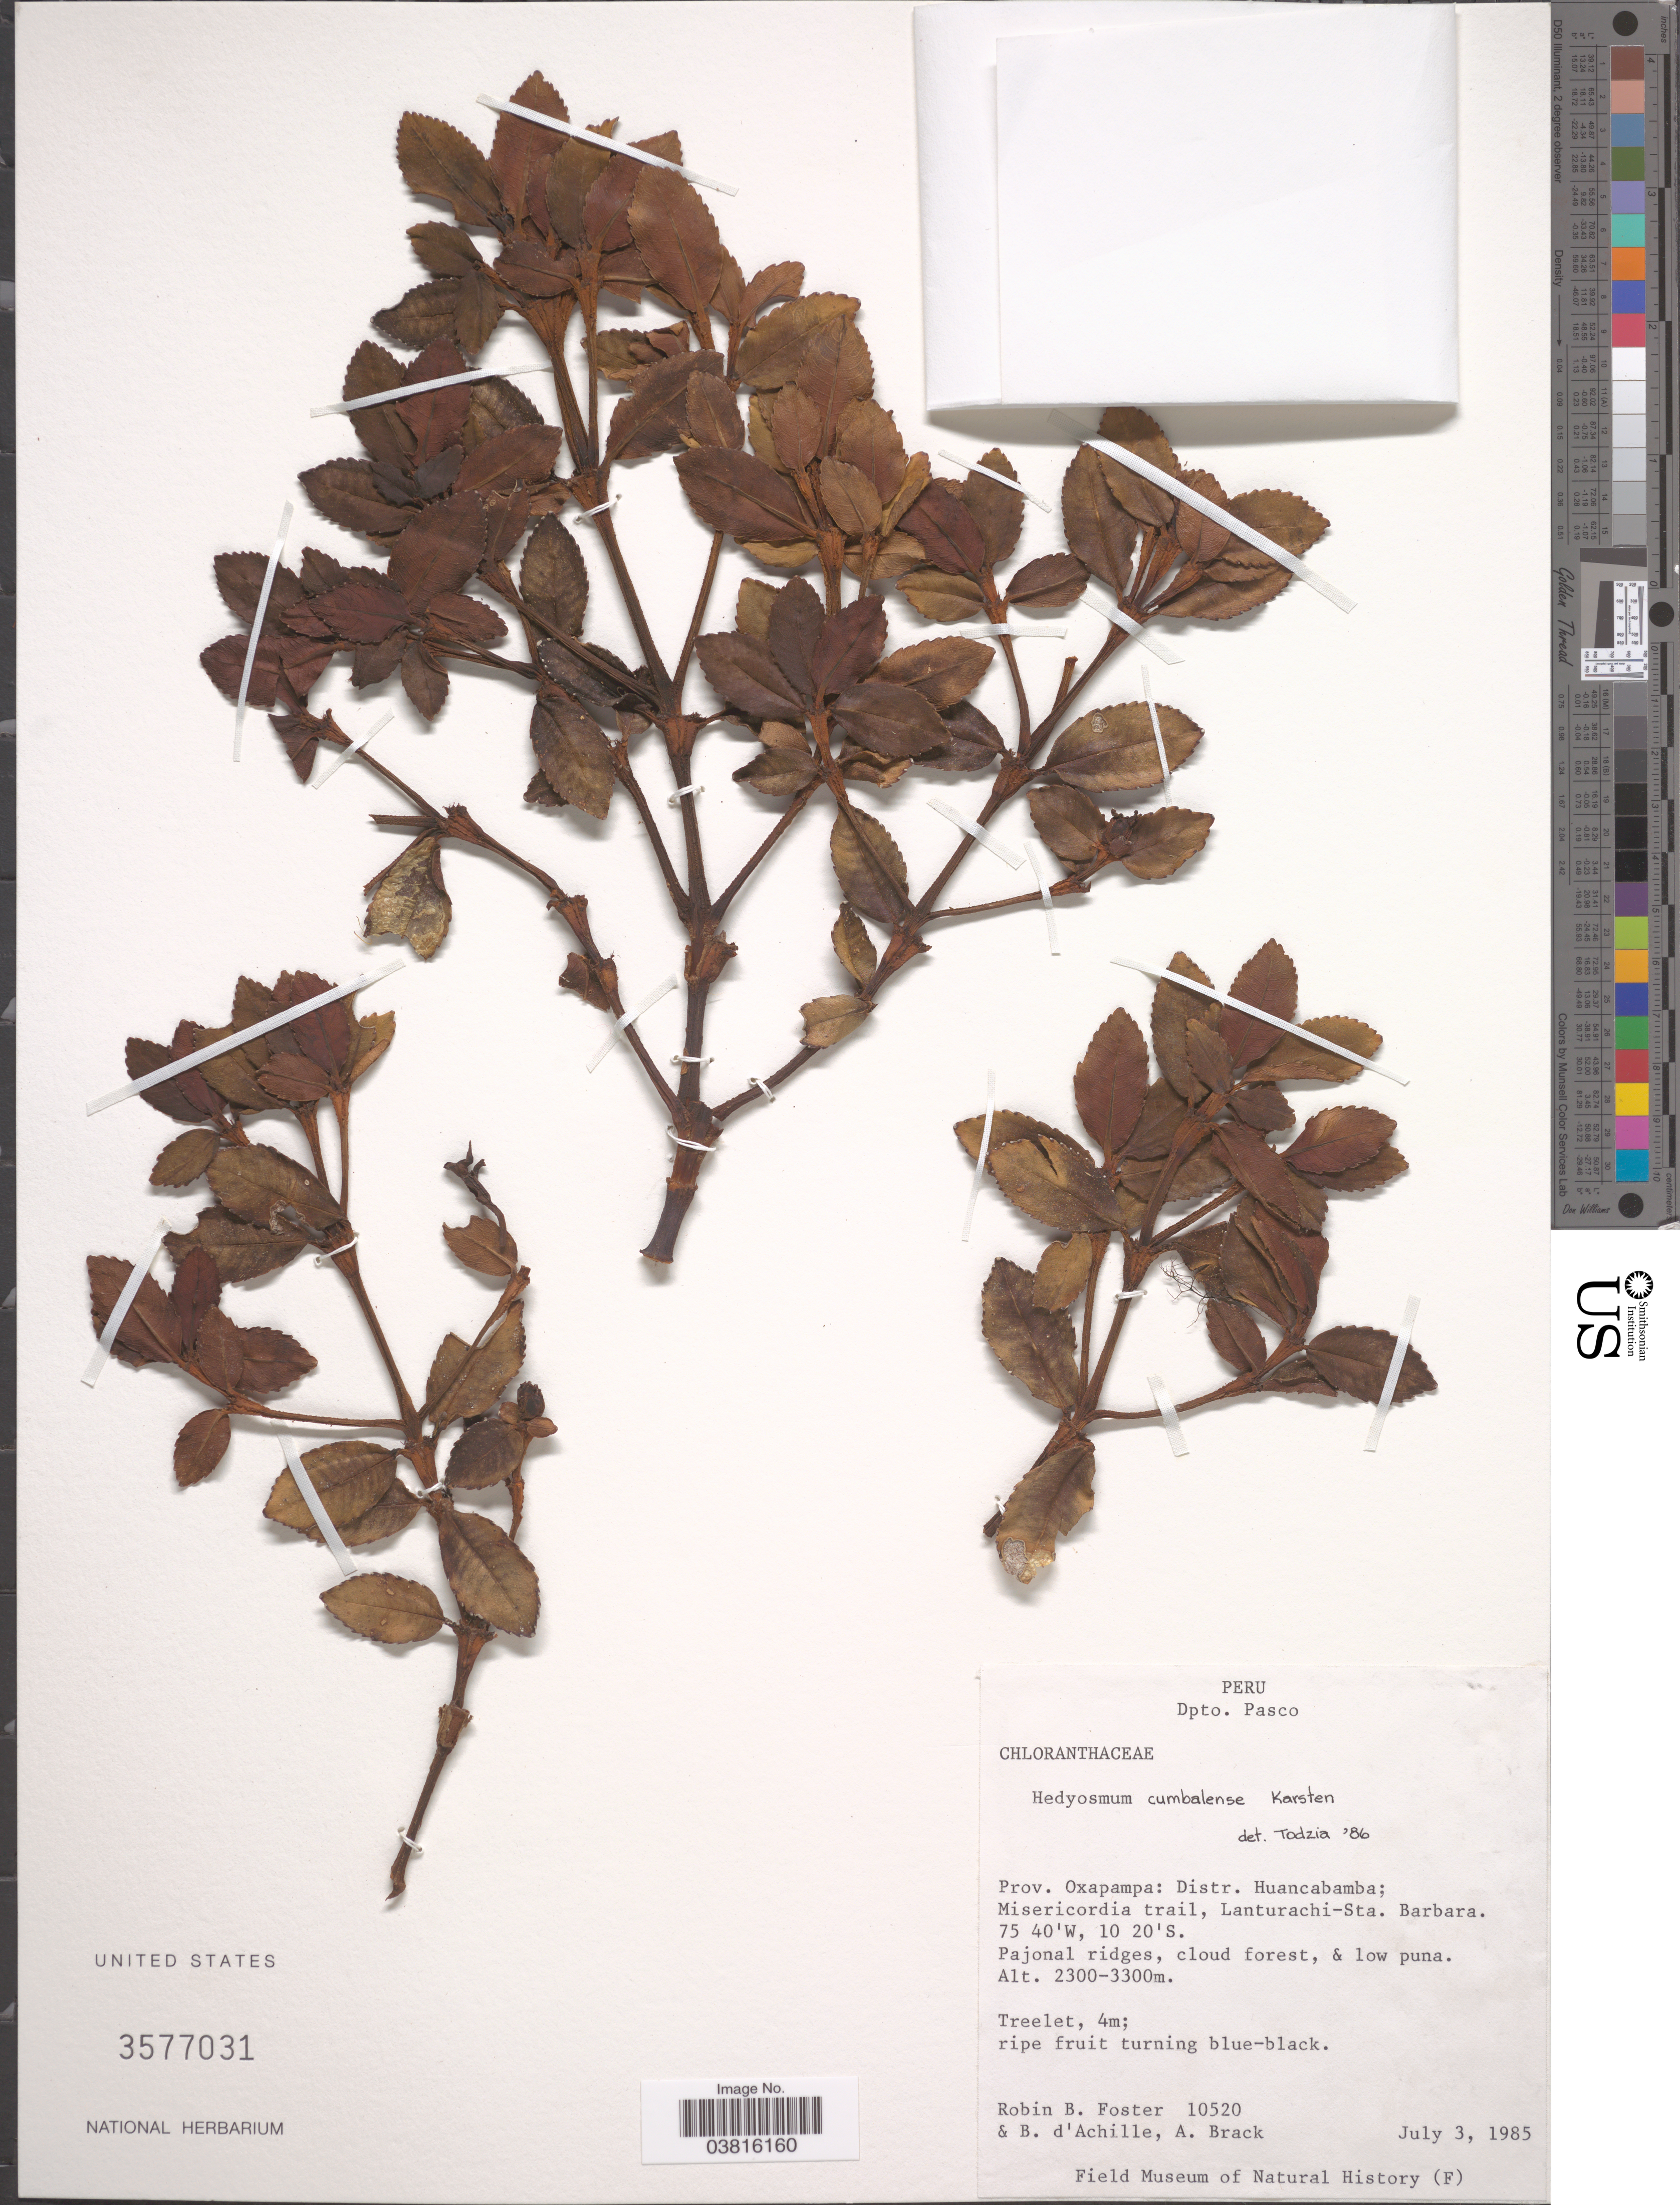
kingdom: Plantae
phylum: Tracheophyta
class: Magnoliopsida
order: Chloranthales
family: Chloranthaceae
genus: Hedyosmum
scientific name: Hedyosmum cumbalense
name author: H. Karst.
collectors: R. B. Foster, B. d'Achille & A. Brack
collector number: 10520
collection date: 1985-07-03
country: Peru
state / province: Pasco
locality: Dpto. Pasco. Prov. Oxapampa: Distr. Huancabamba; Misericordia trail, Lanturachi-Sta. Barbara. Pajonal ridges.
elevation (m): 2300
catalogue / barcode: US 3577031